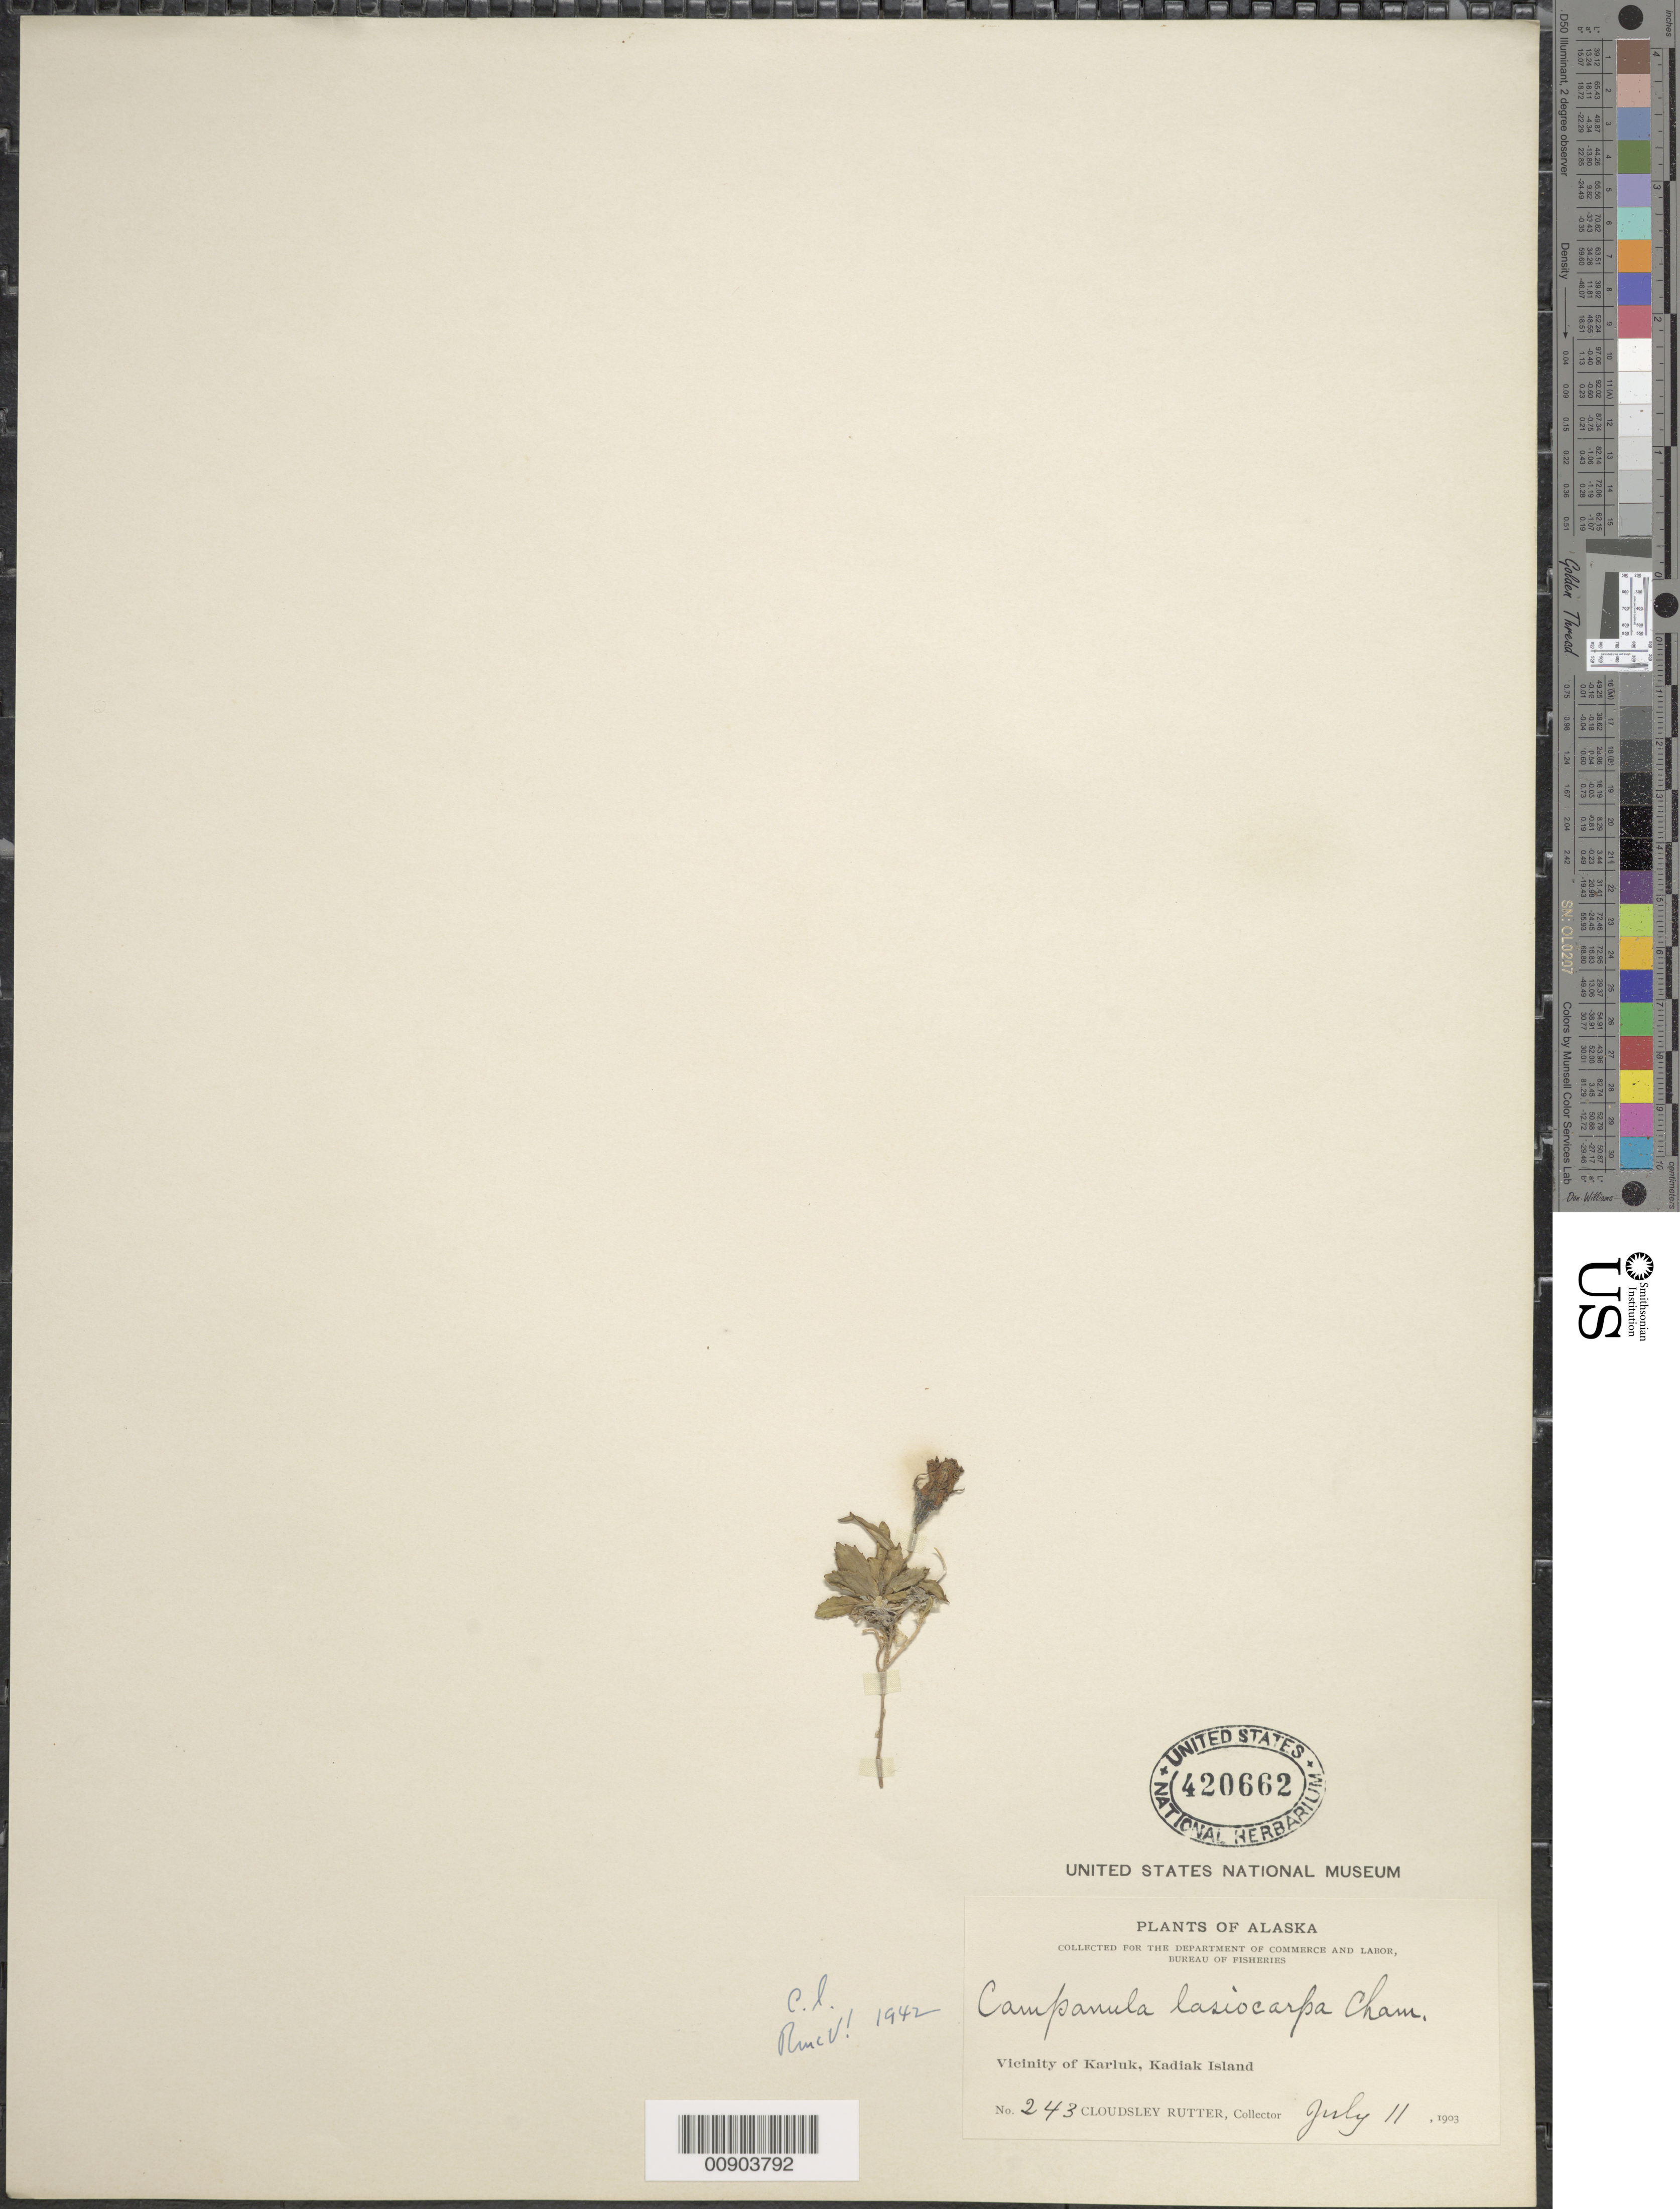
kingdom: Plantae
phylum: Tracheophyta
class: Magnoliopsida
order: Asterales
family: Campanulaceae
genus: Campanula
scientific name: Campanula lasiocarpa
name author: Cham.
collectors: C. Rutter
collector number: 243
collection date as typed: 11 Jul 1903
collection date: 1903-07-11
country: United States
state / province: Alaska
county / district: Kodiak Island Borough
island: Kodiak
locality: Karluk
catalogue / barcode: US 420662